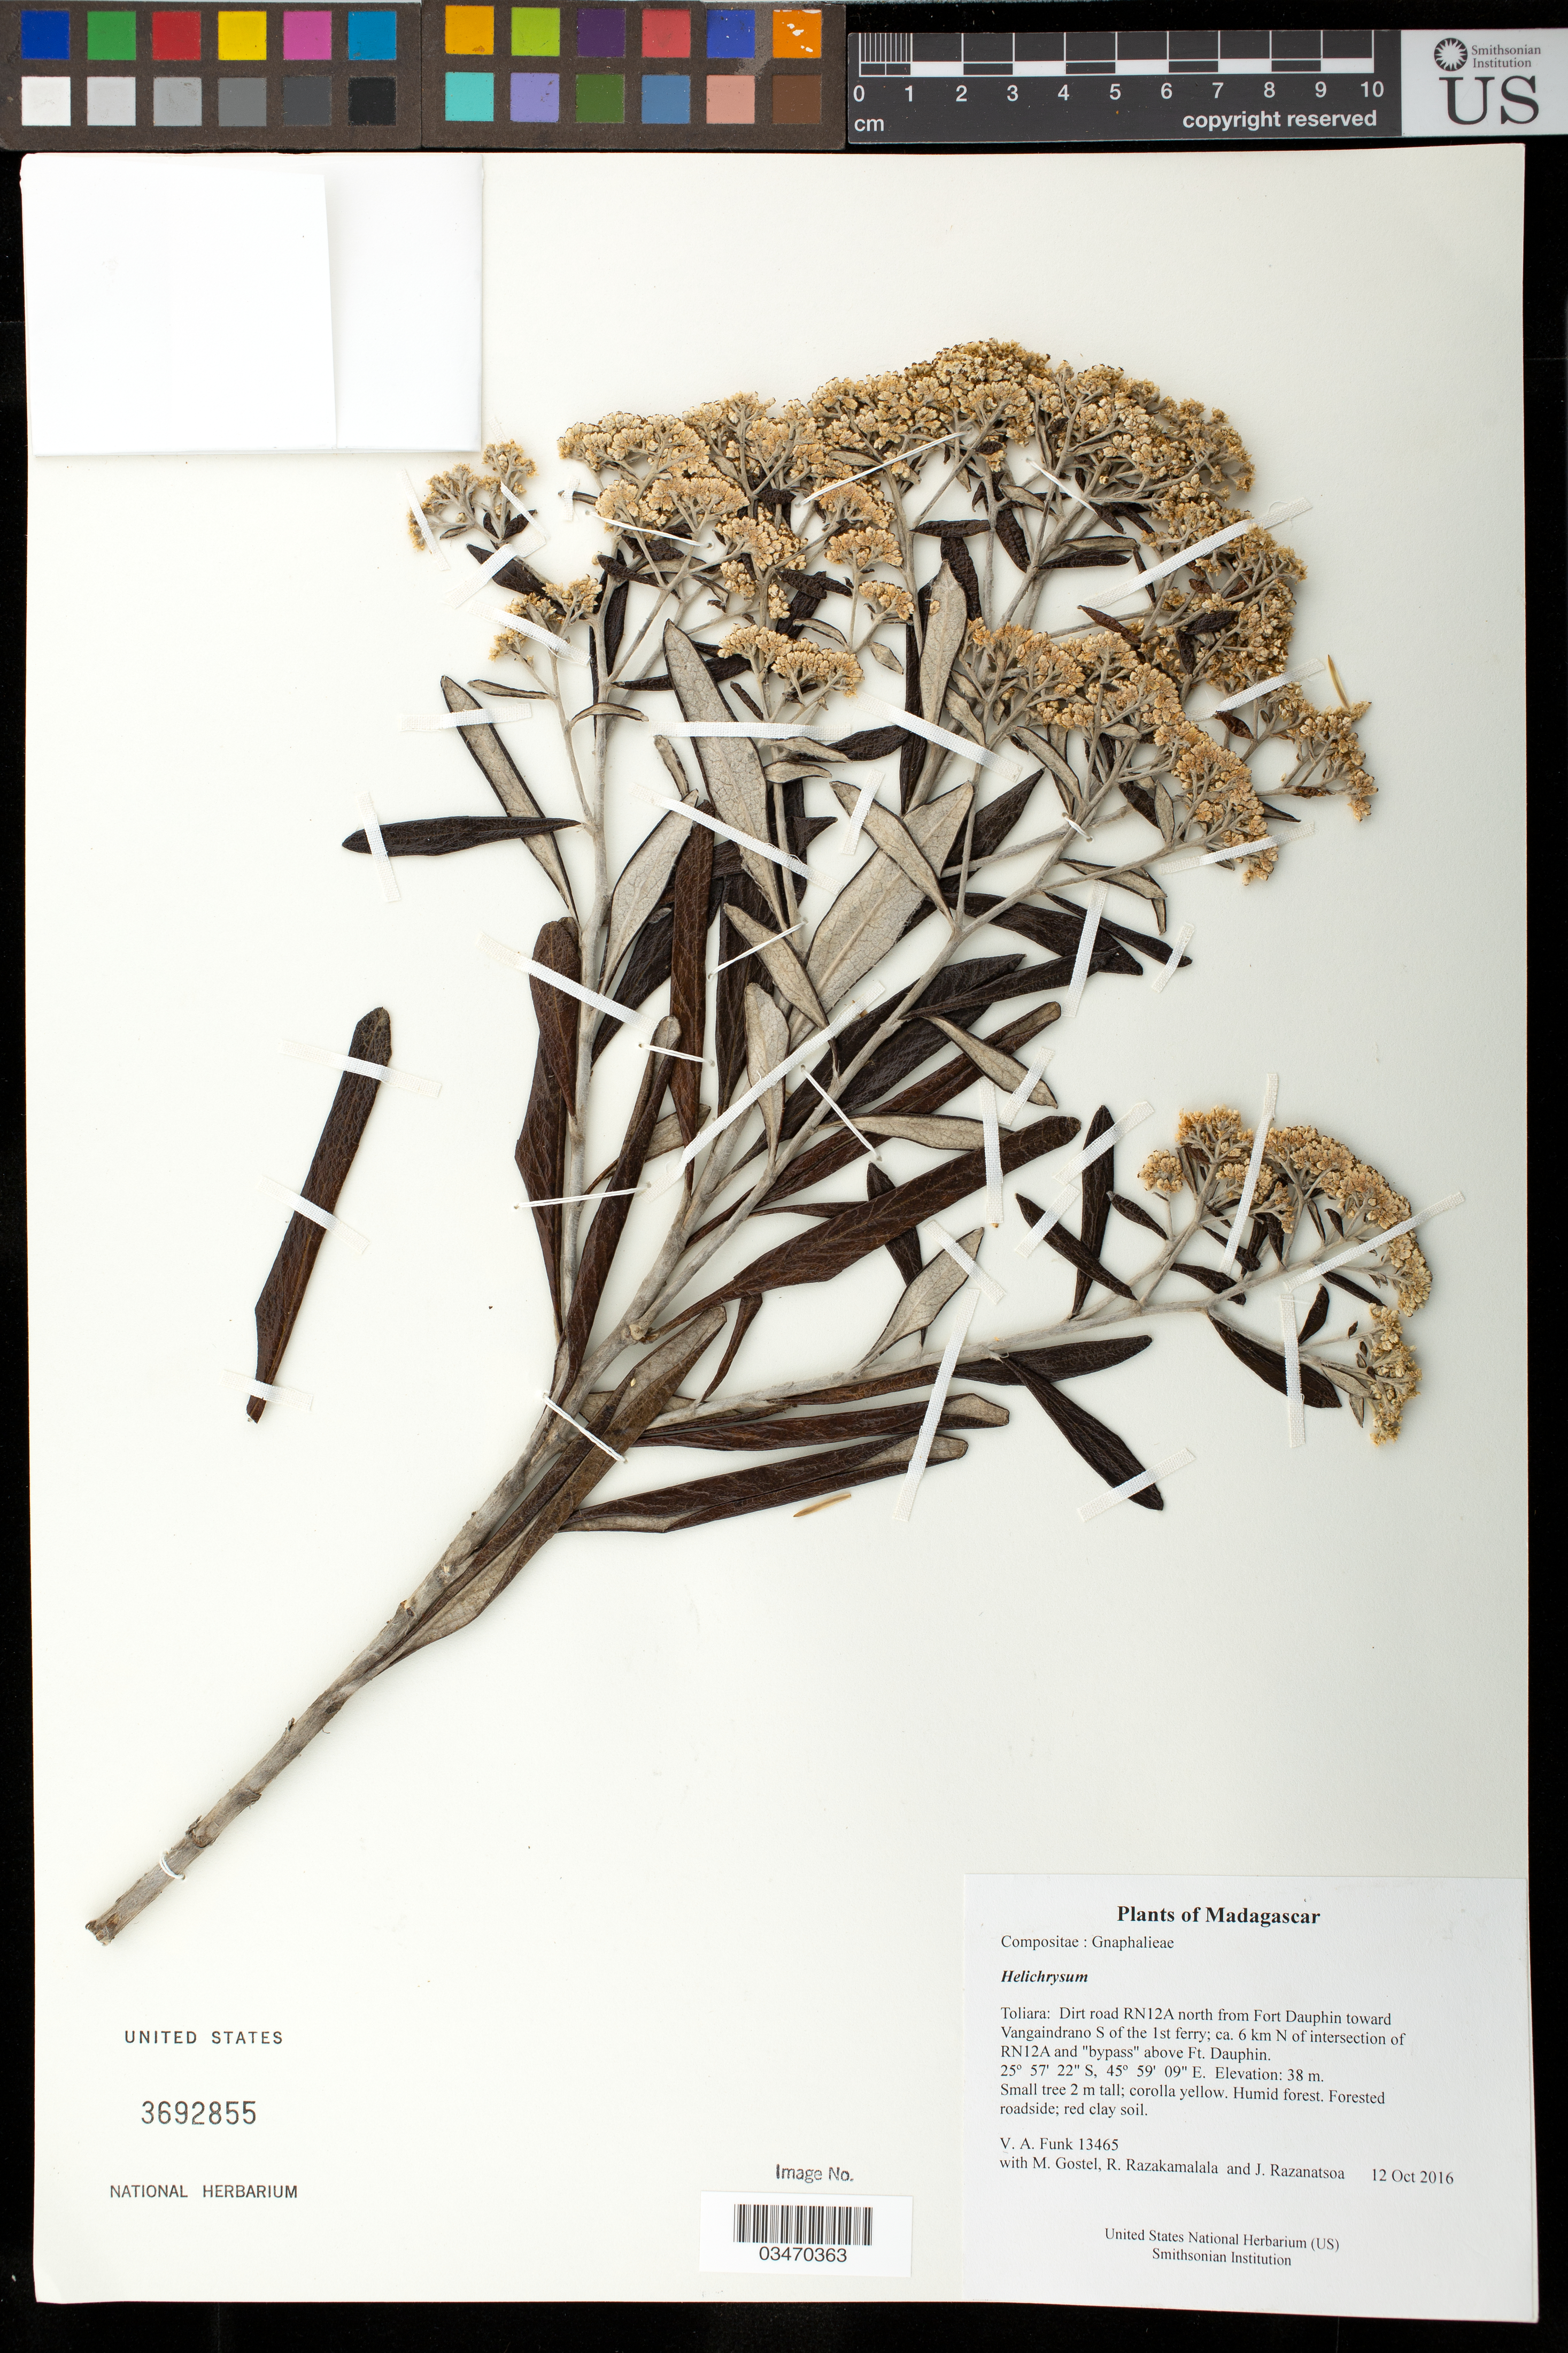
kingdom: Plantae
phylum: Tracheophyta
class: Magnoliopsida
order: Asterales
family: Asteraceae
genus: Helichrysum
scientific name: Helichrysum sp.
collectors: M. R. Gostel, R. Razakamalala & J. Razanatsoa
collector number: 13465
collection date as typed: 12 Oct 2016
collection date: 2016-10-12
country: Madagascar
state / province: Anosy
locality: Dirt road RN12A north from Fort Dauphin toward Vangaindrano S of the 1st ferry; ca. 6 km N of intersection of RN12A and "bypass" above Ft. Dauphin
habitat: Humid forest. Forested roadside; red clay soil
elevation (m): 38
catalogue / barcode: US 3692855